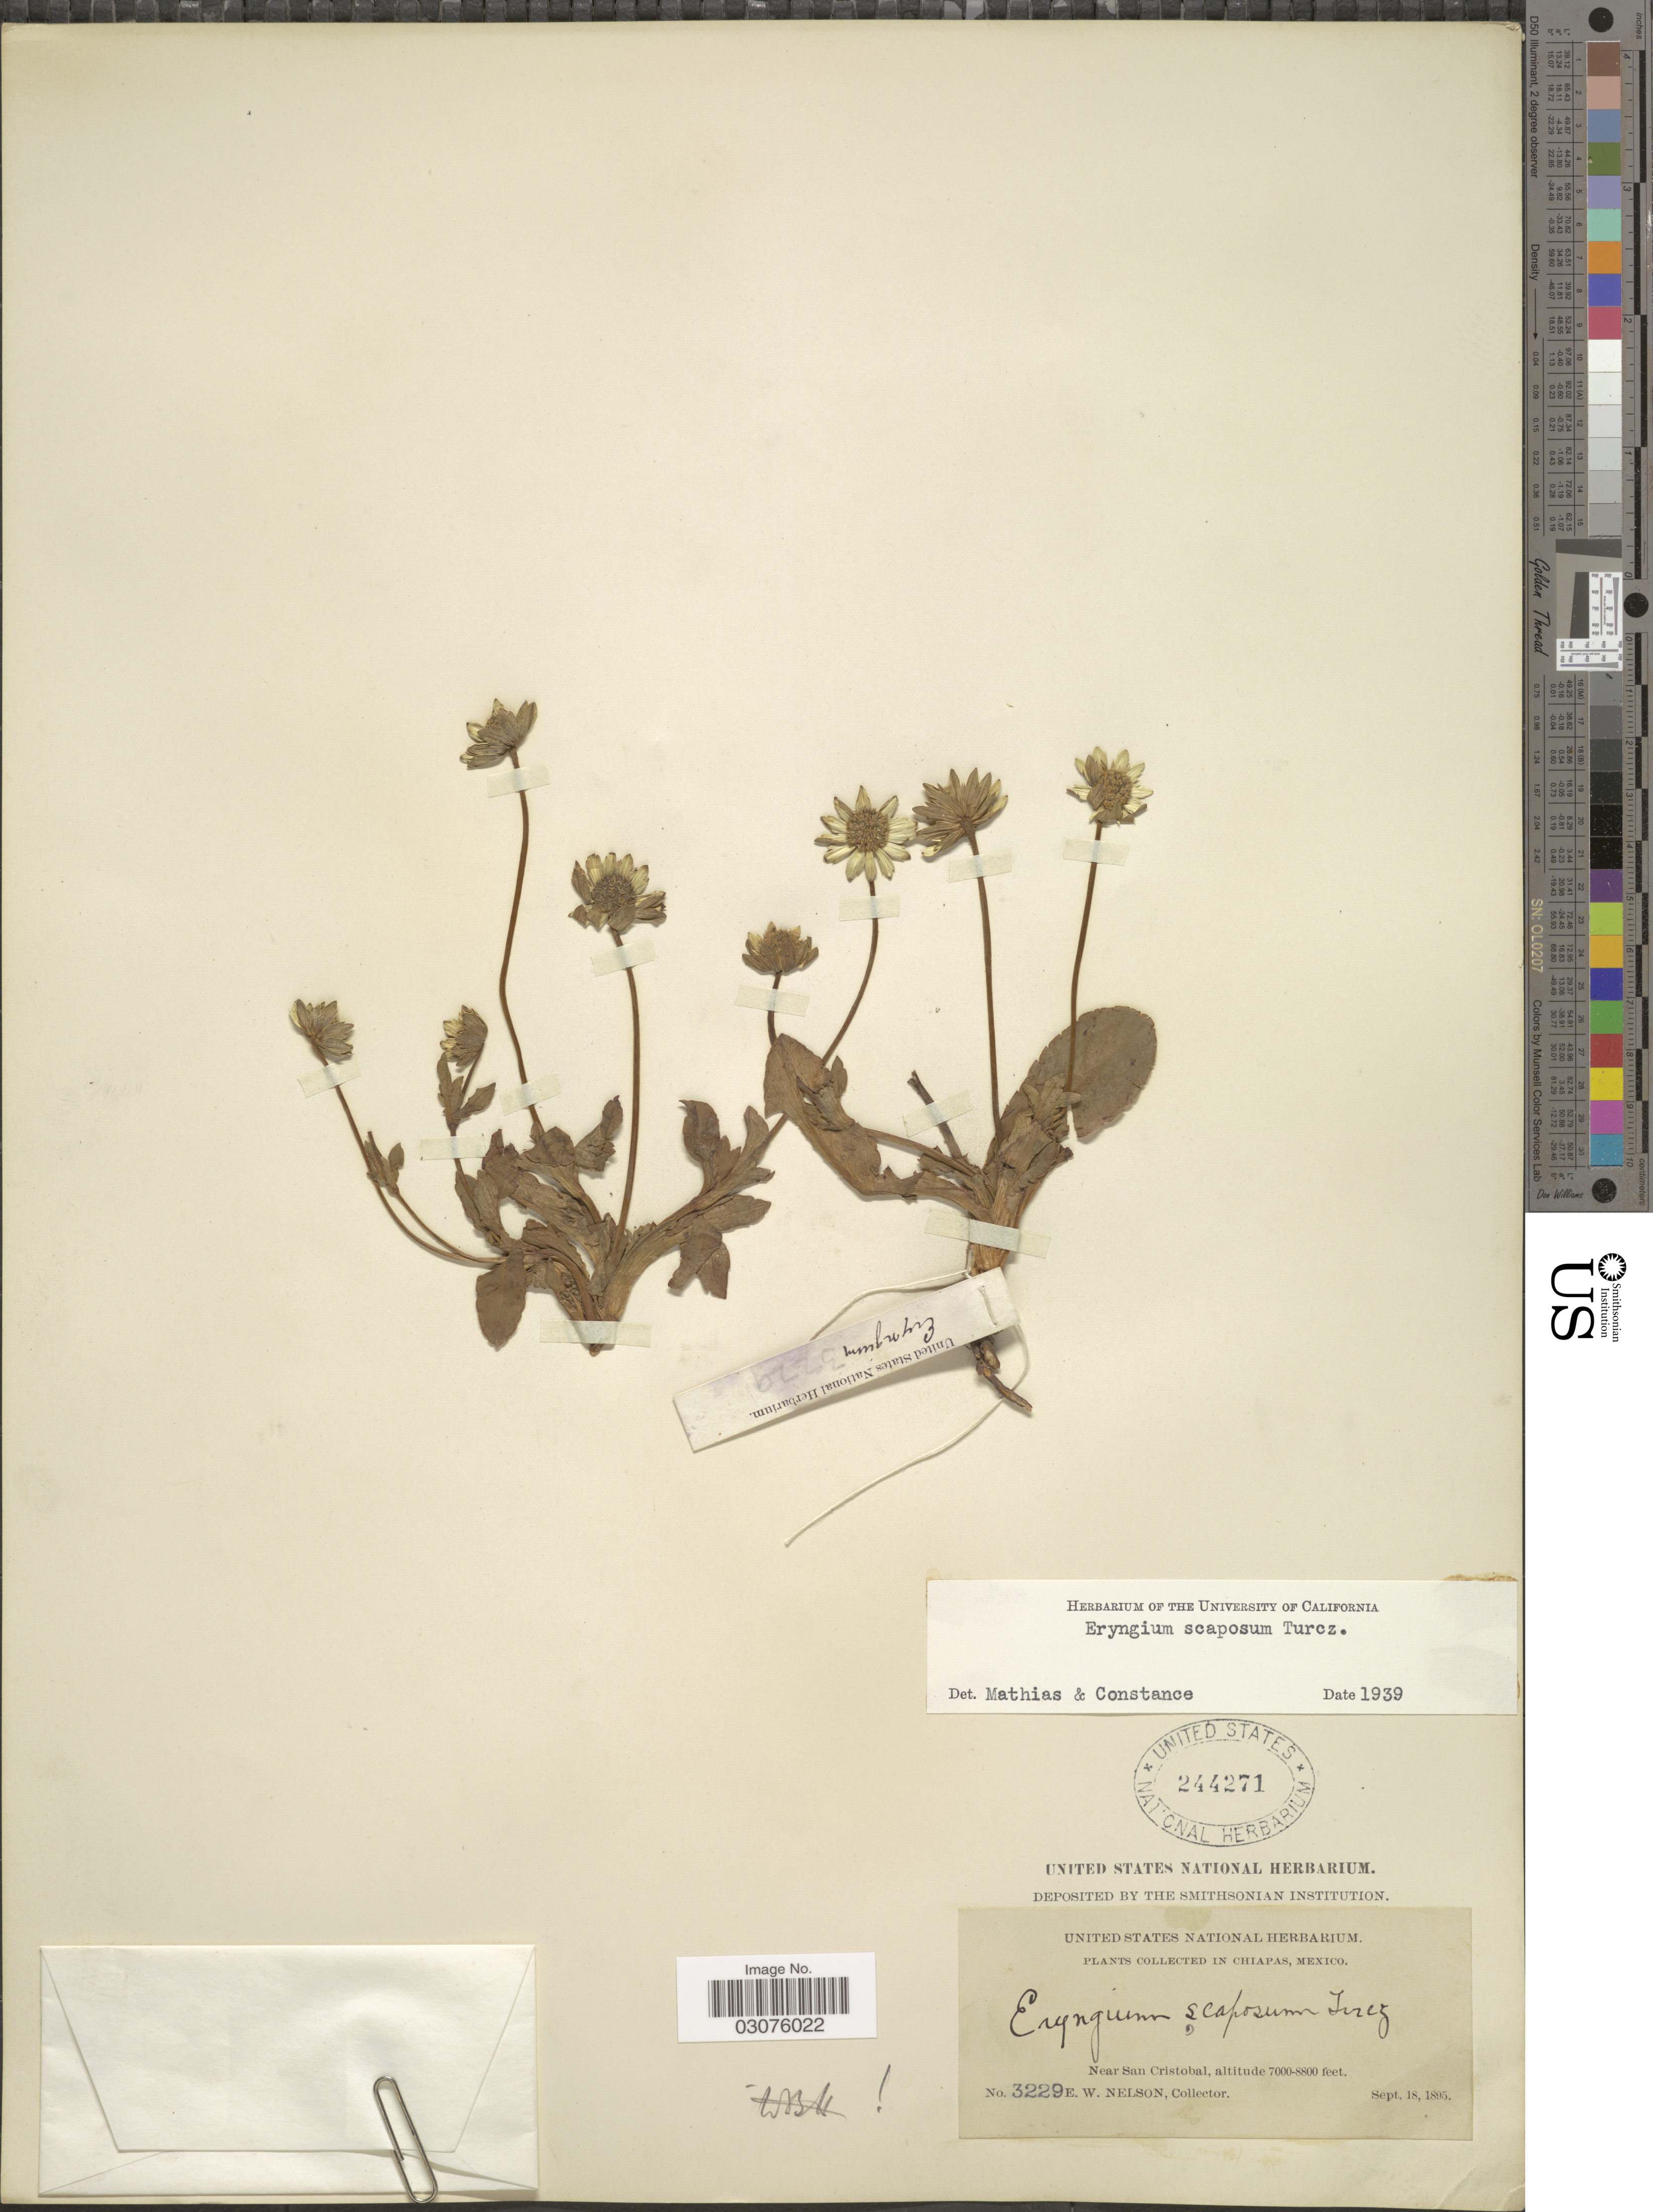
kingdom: Plantae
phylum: Tracheophyta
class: Magnoliopsida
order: Apiales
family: Apiaceae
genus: Eryngium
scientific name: Eryngium scaposum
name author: Turcz.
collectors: E. W. Nelson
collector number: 3229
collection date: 1895-09-18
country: Mexico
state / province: Chiapas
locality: Near San Cristobal.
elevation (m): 2134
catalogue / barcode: US 244271